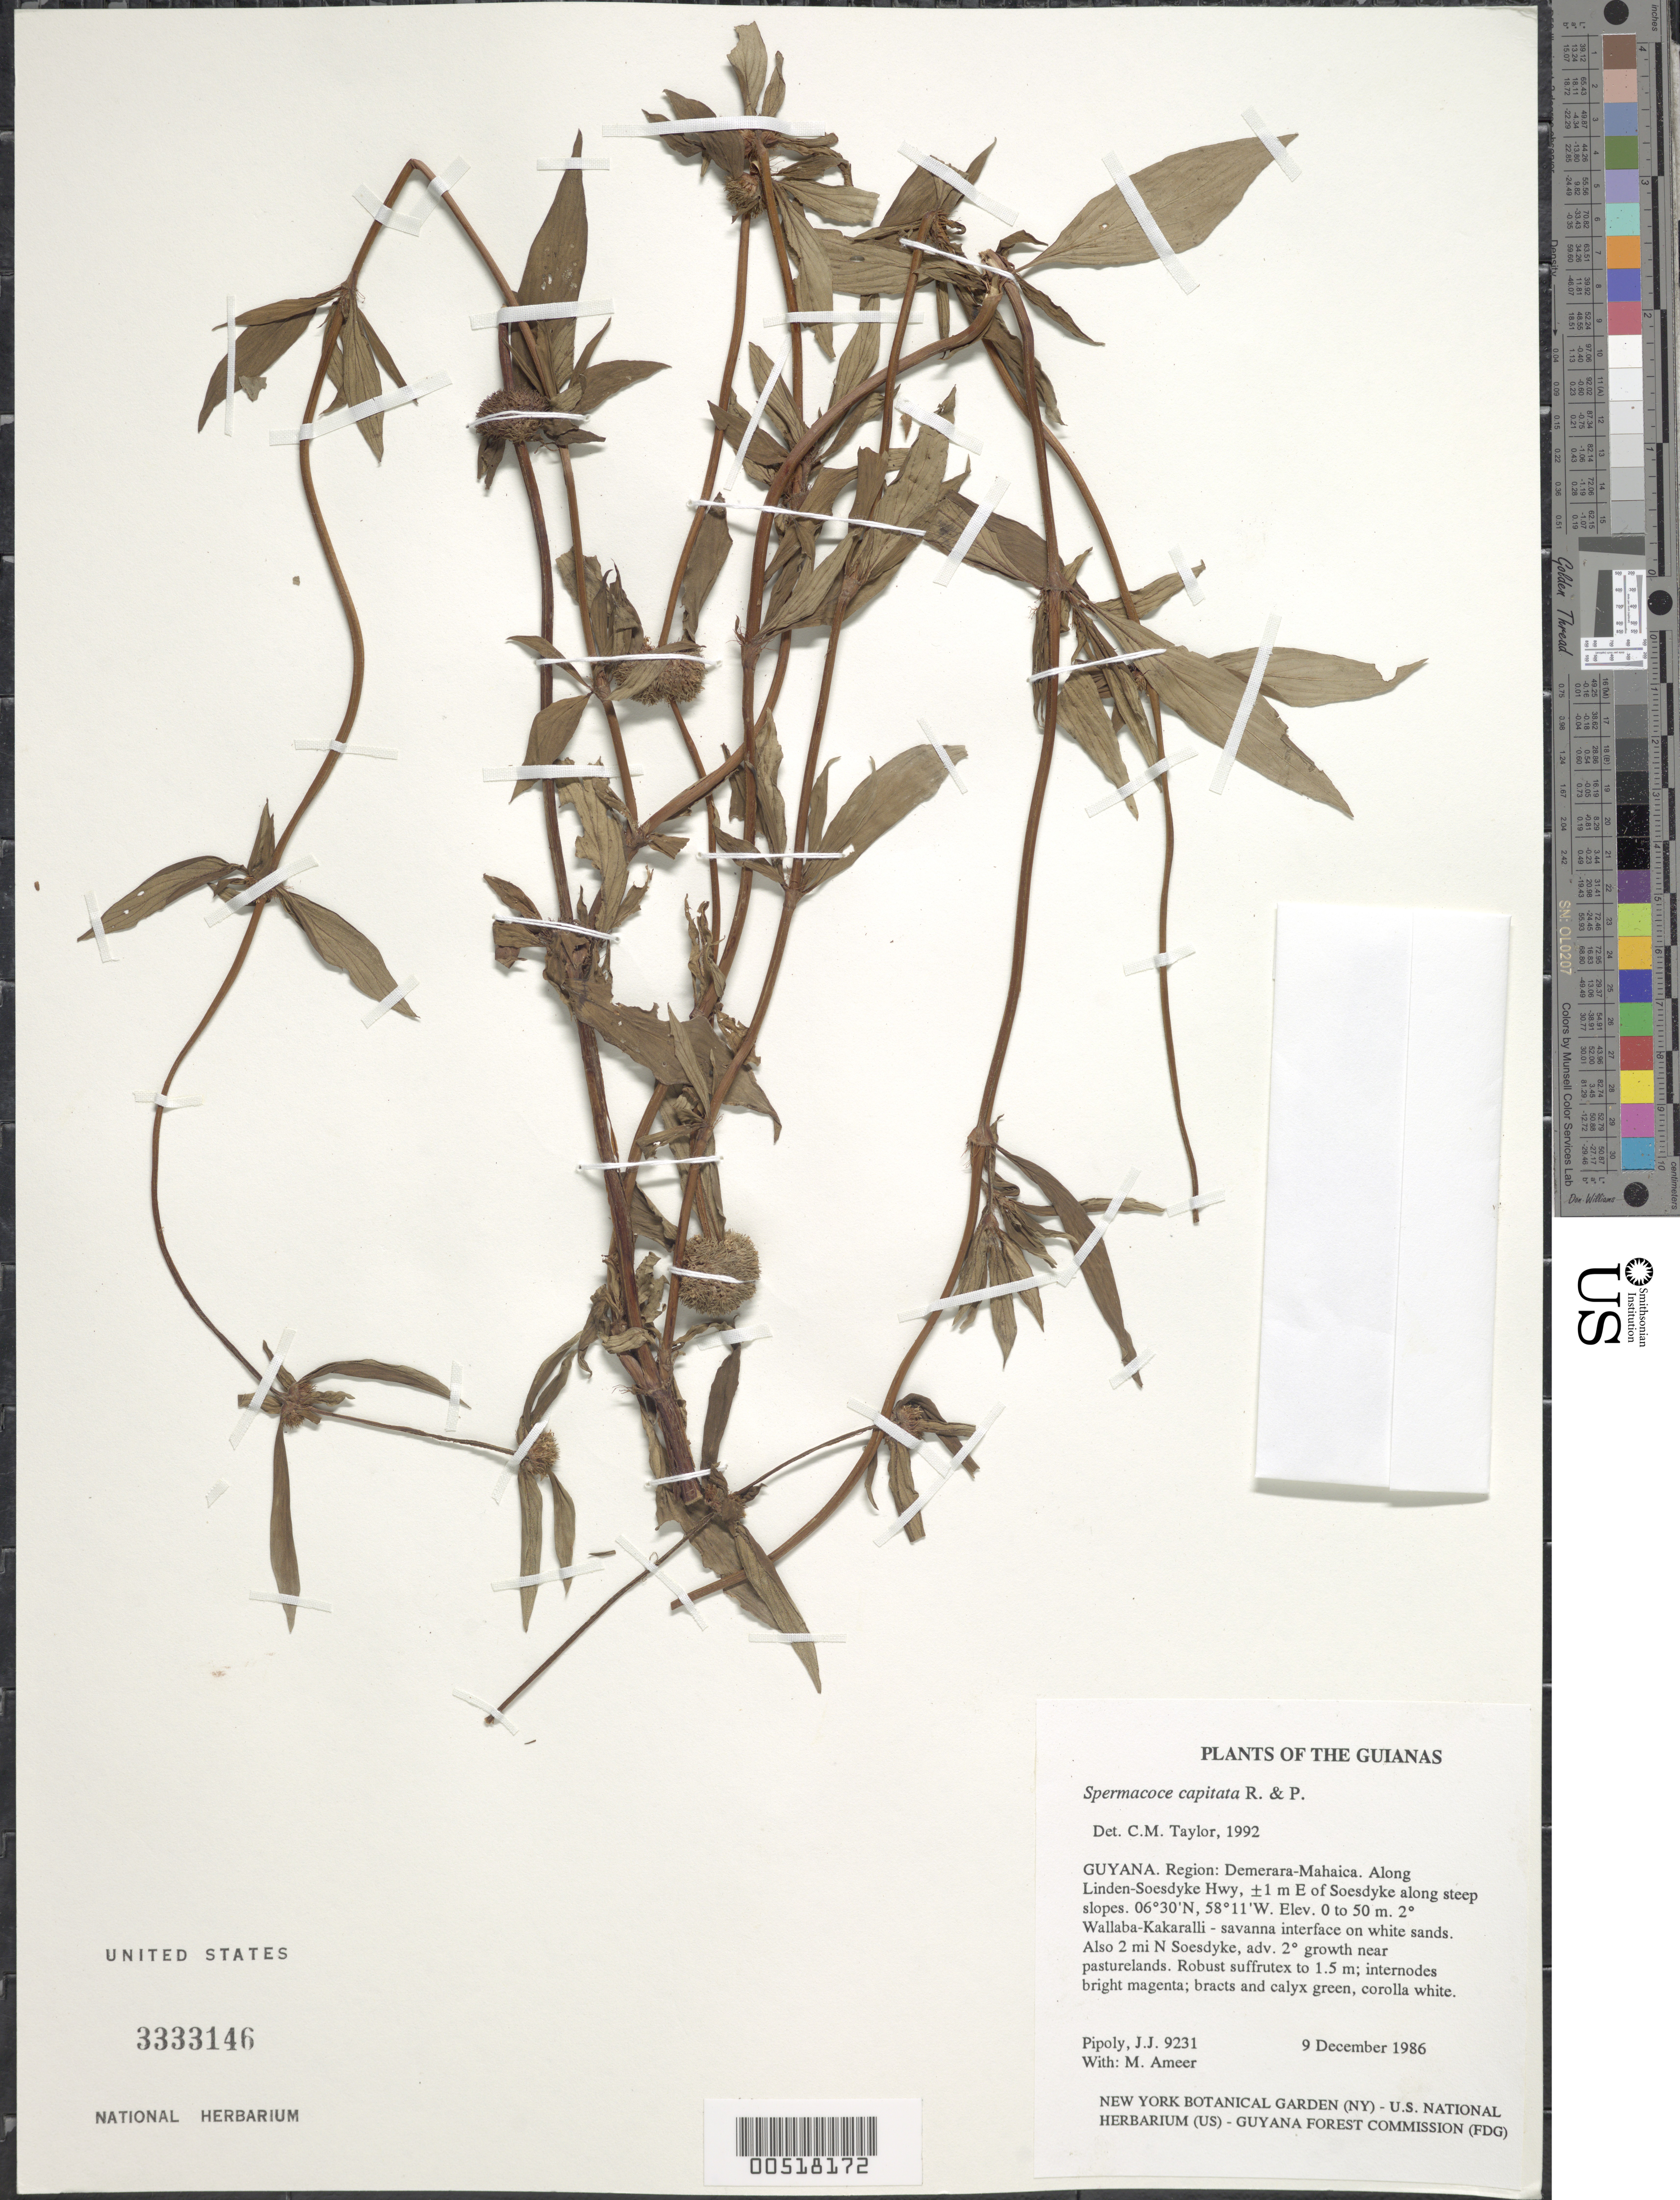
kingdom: Plantae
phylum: Tracheophyta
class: Magnoliopsida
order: Gentianales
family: Rubiaceae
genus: Spermacoce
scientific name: Spermacoce capitata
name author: Ruiz & Pav.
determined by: Taylor, Charlotte M.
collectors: J. J. Pipoly & M. Ameer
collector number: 9231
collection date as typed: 9 December 1986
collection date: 1986-12-09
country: Guyana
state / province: Demerara-Mahaica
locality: Along Linden-Soesdyke Hwy, ±1 m E of Soesdyke along steep slopes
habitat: Secondary Wallaba-Kakaralli - savanna interface on white sands. Also 2 mi N Soesdyke, adv. secondary growth near pasturelands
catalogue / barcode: US 3333146